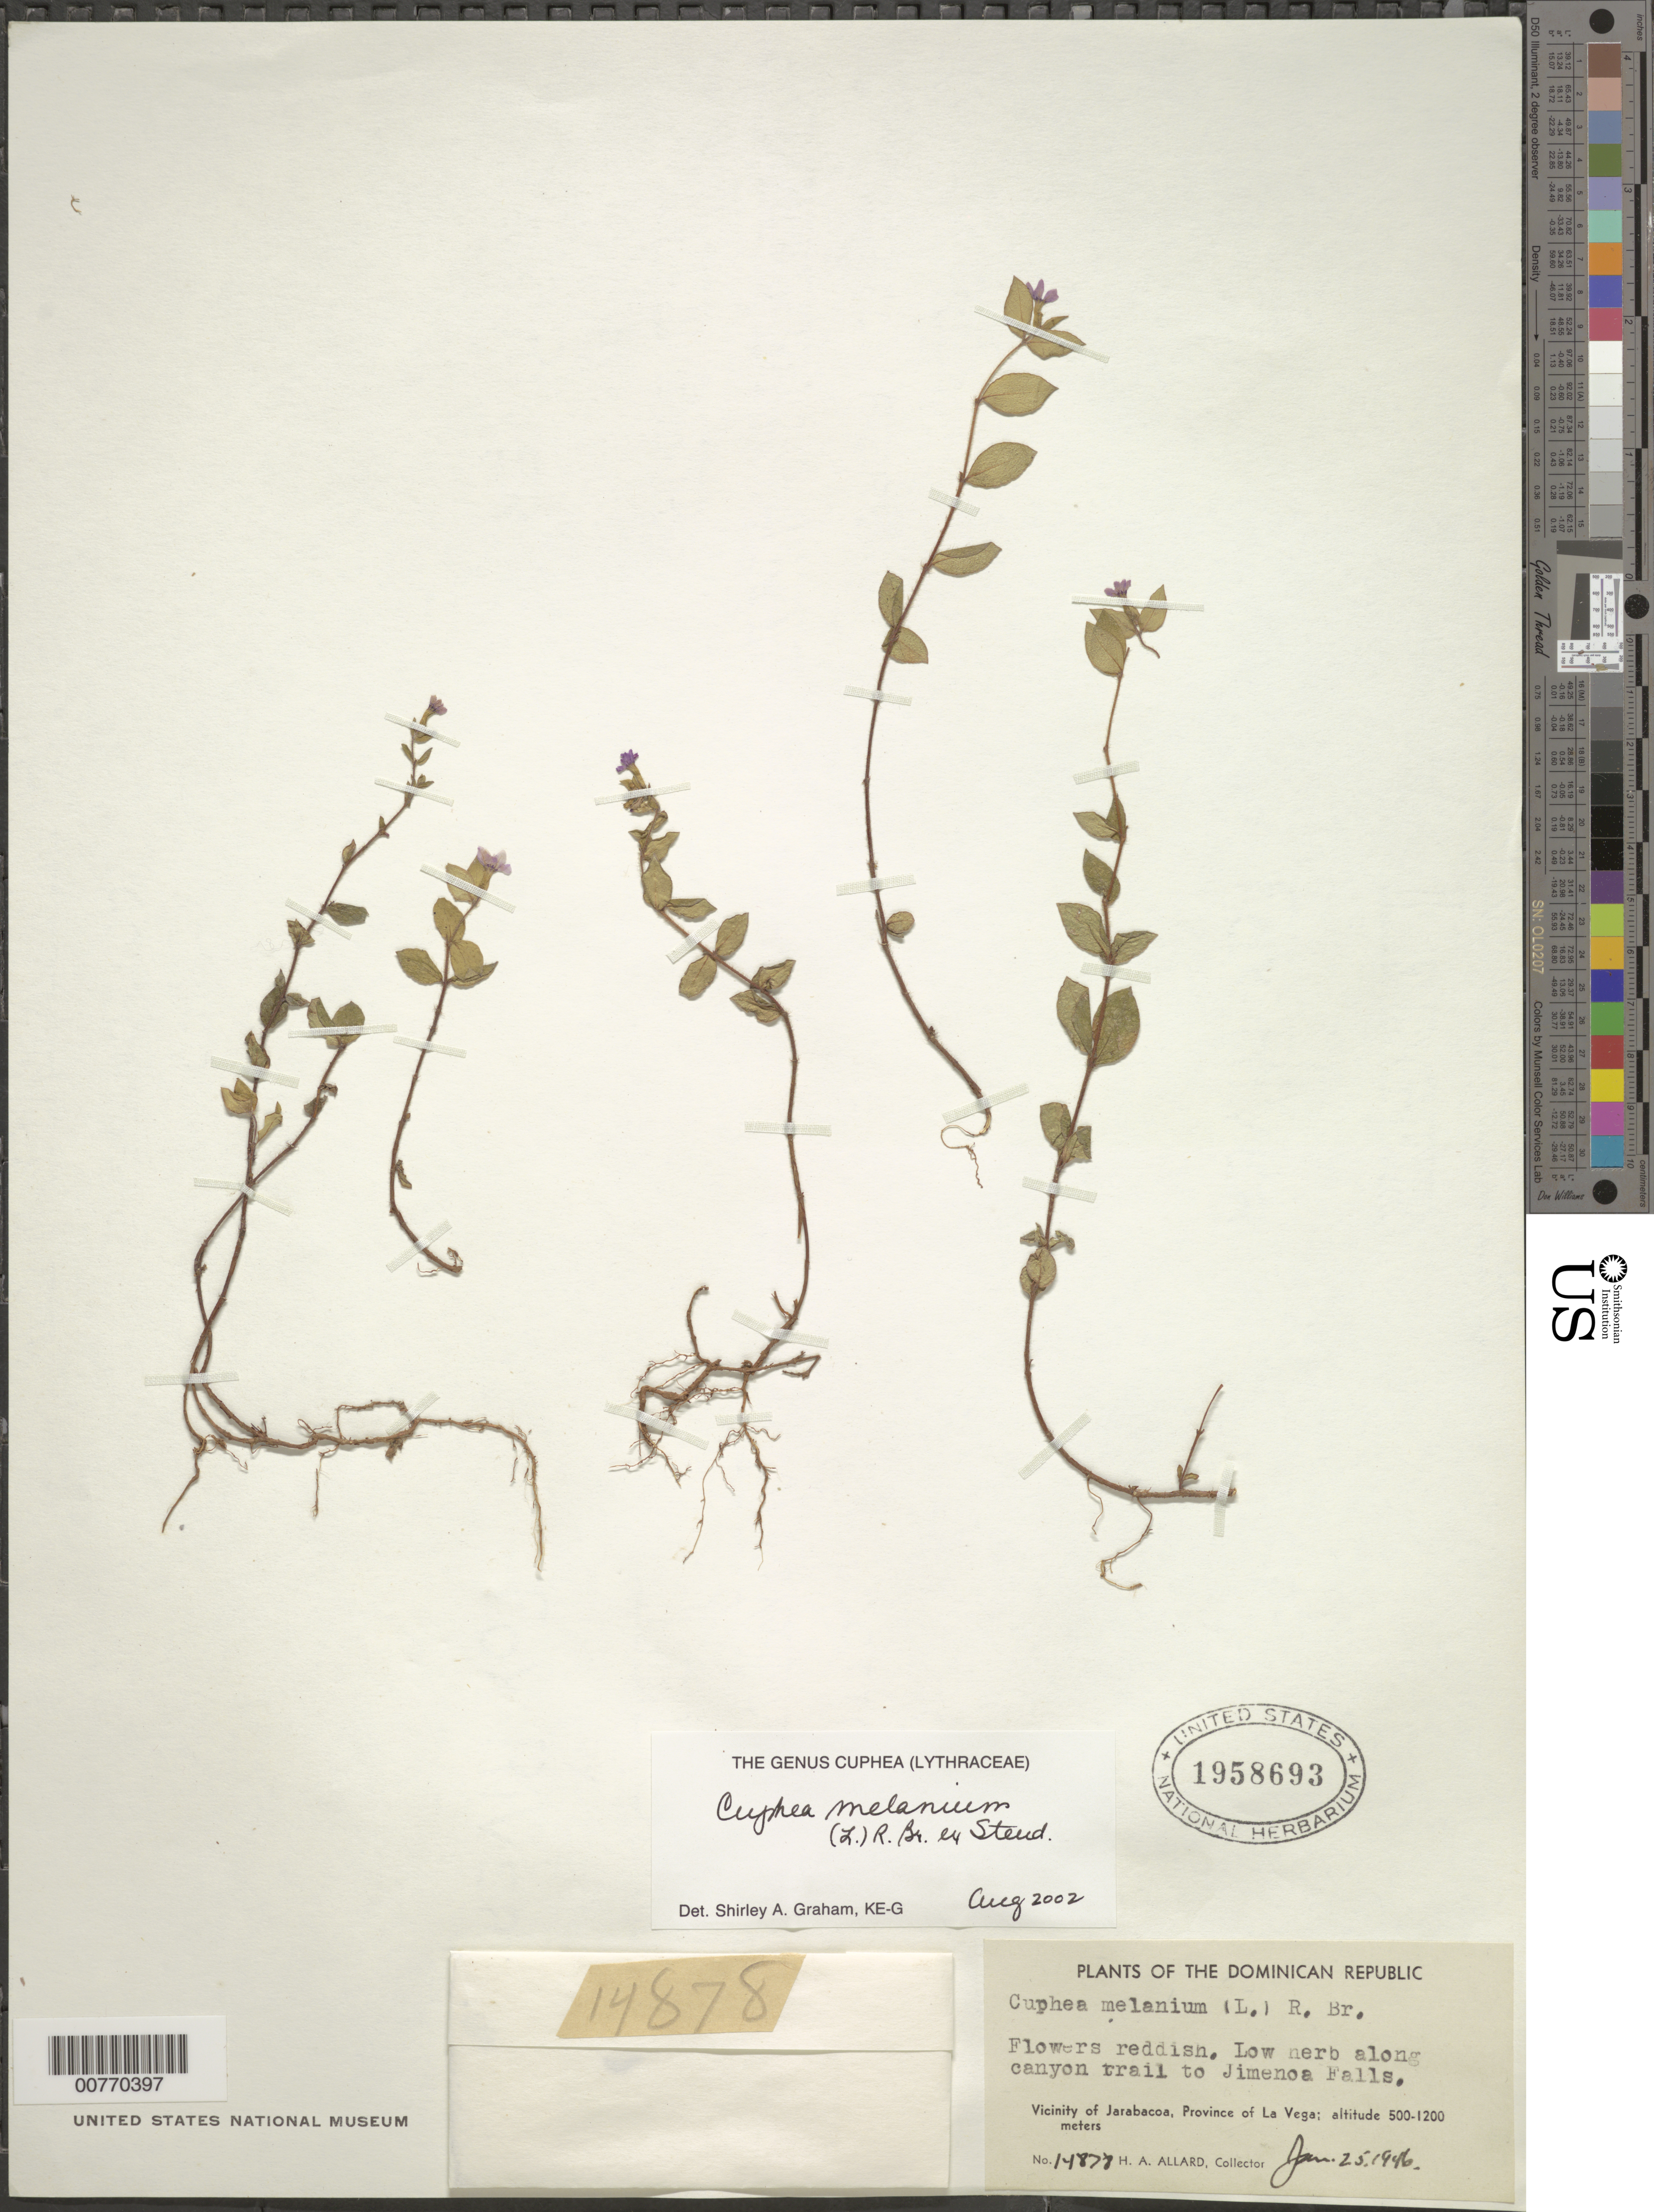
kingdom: Plantae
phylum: Tracheophyta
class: Magnoliopsida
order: Myrtales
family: Lythraceae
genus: Cuphea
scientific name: Cuphea melanium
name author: (L.) Cramer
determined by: Graham, Shirley Ann Tousch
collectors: H. A. Allard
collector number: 14878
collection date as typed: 25 Jan 1946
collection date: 1946-01-25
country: Dominican Republic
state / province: La Vega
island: Hispaniola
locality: Vicinity of Jarabacoa, trail to Jimenoa Falls.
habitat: Along canyon.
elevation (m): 500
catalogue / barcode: US 1958693